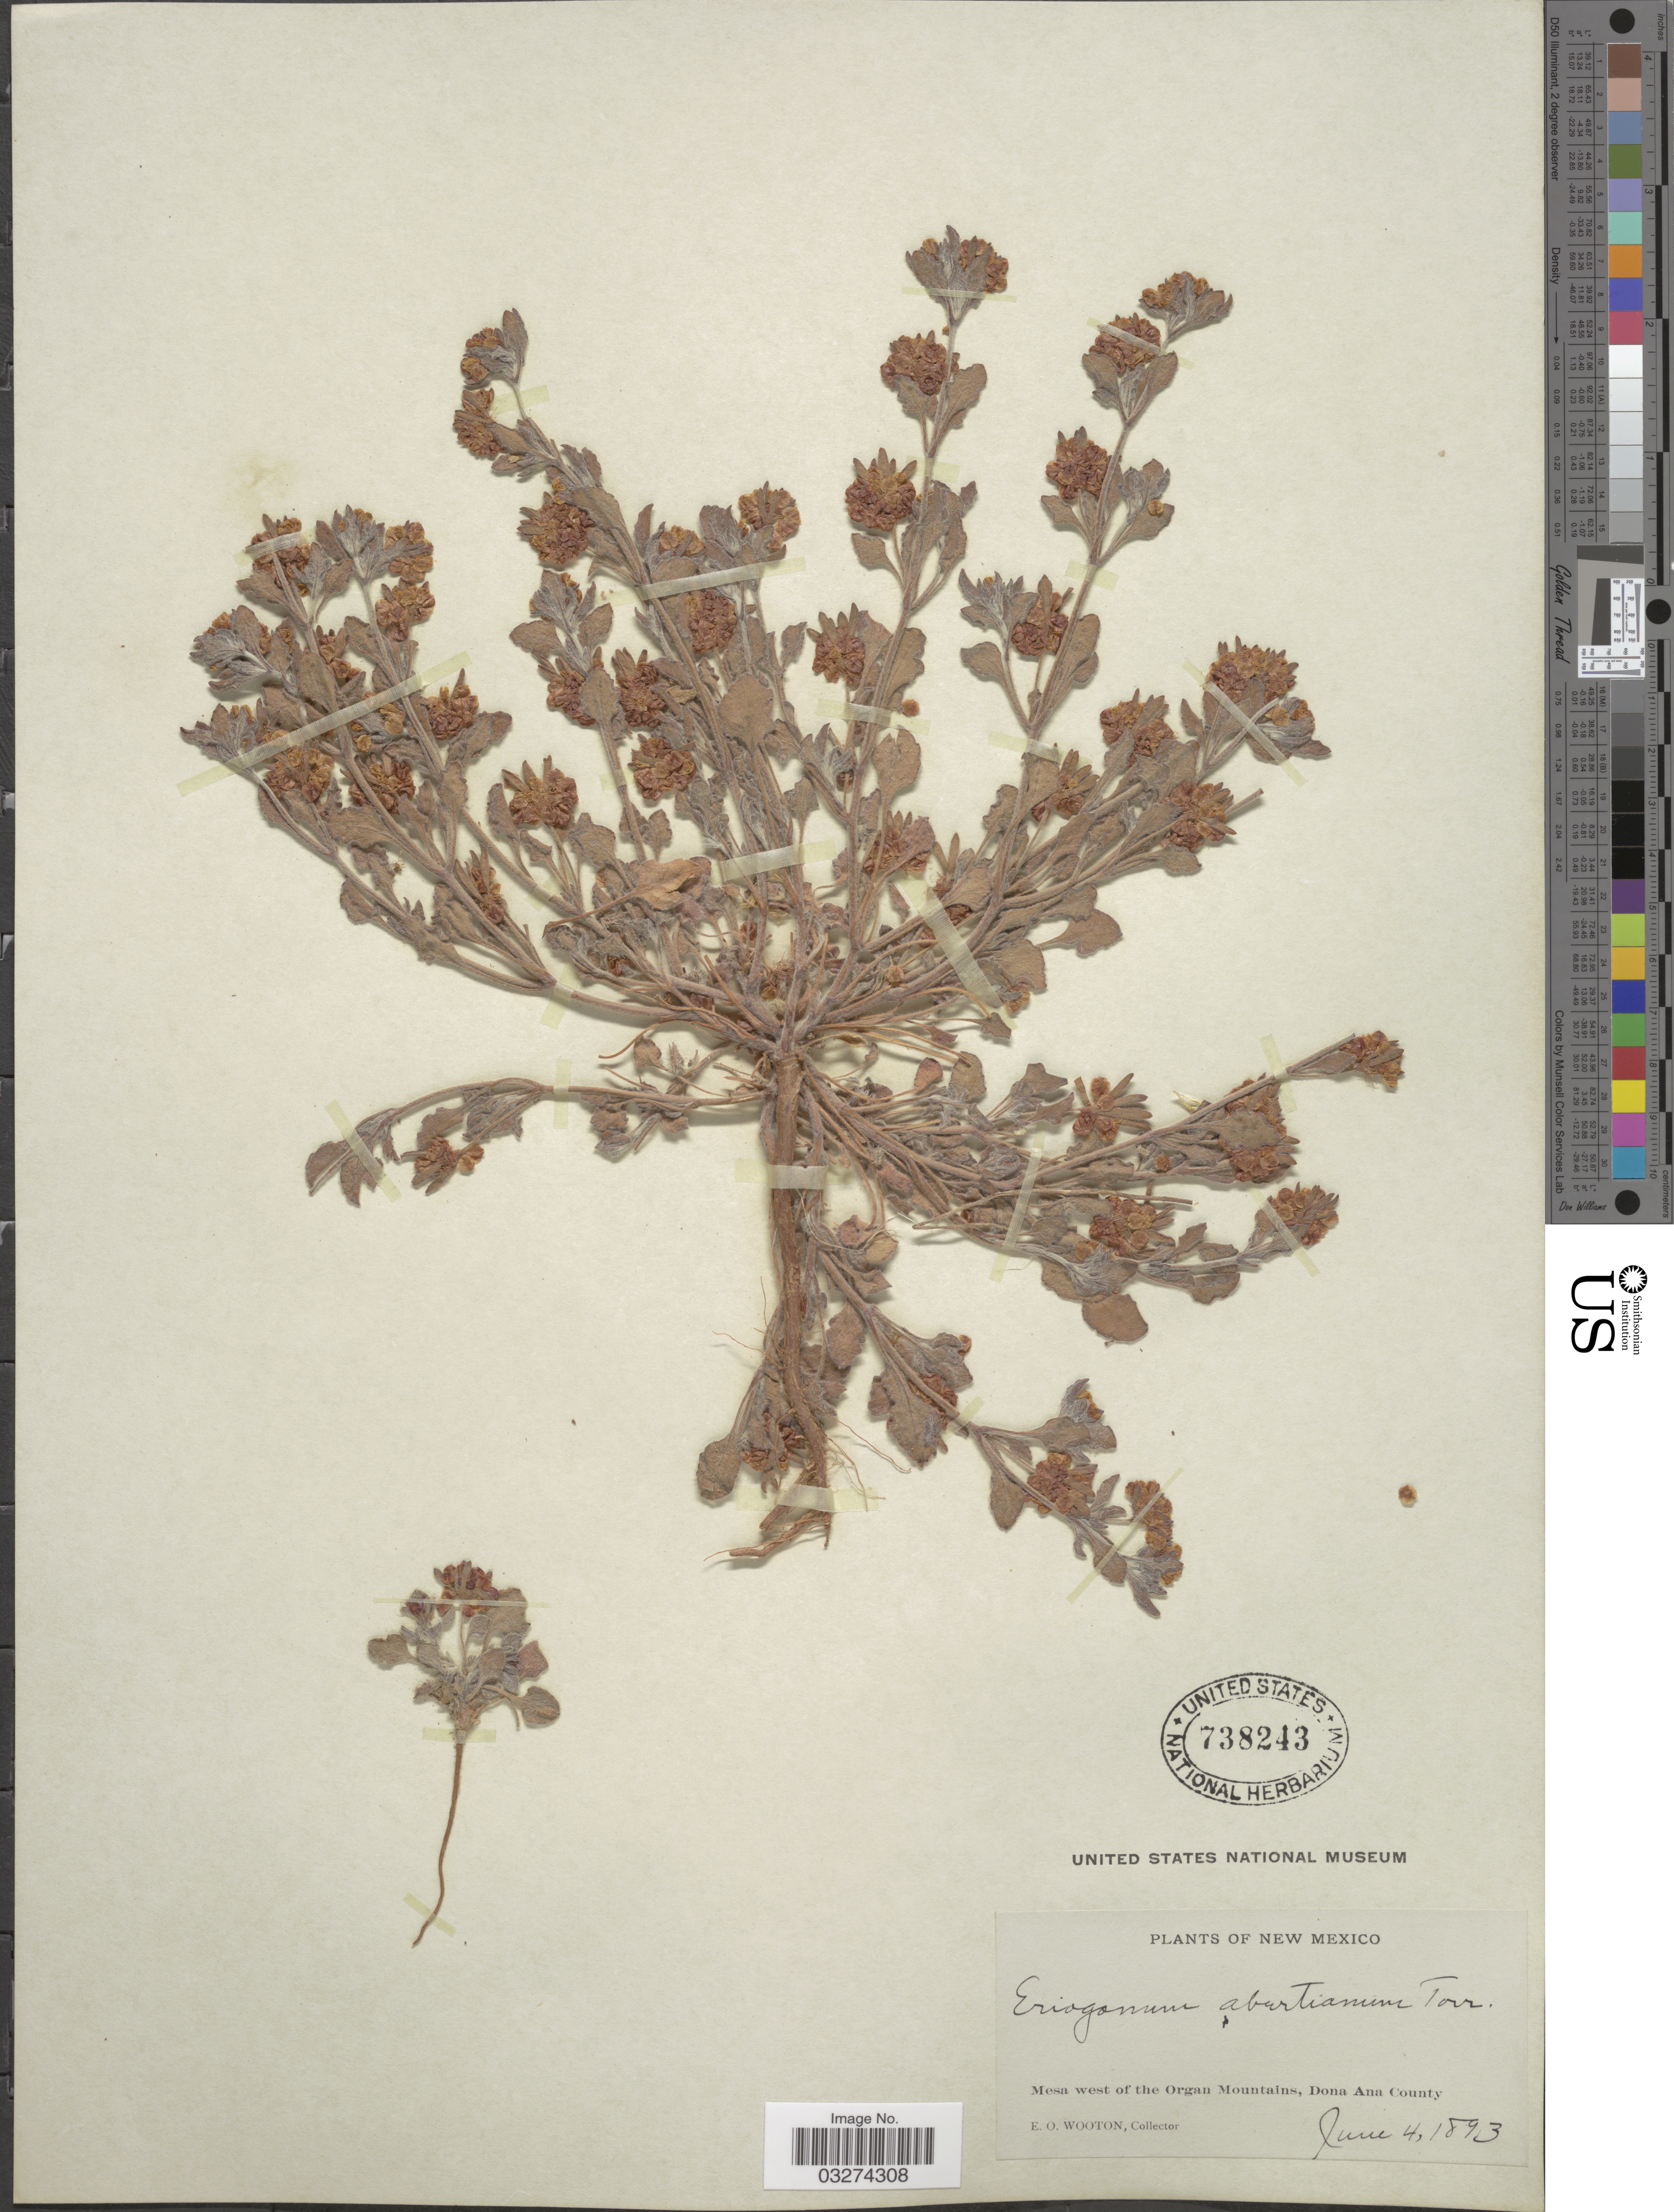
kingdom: Plantae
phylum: Tracheophyta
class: Magnoliopsida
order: Caryophyllales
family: Polygonaceae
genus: Eriogonum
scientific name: Eriogonum abertianum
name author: Torr.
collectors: E. O. Wooton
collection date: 1893-06-04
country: United States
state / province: New Mexico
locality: Mesa west of the Organ Mountains, Dona Ana County.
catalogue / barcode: US 738243